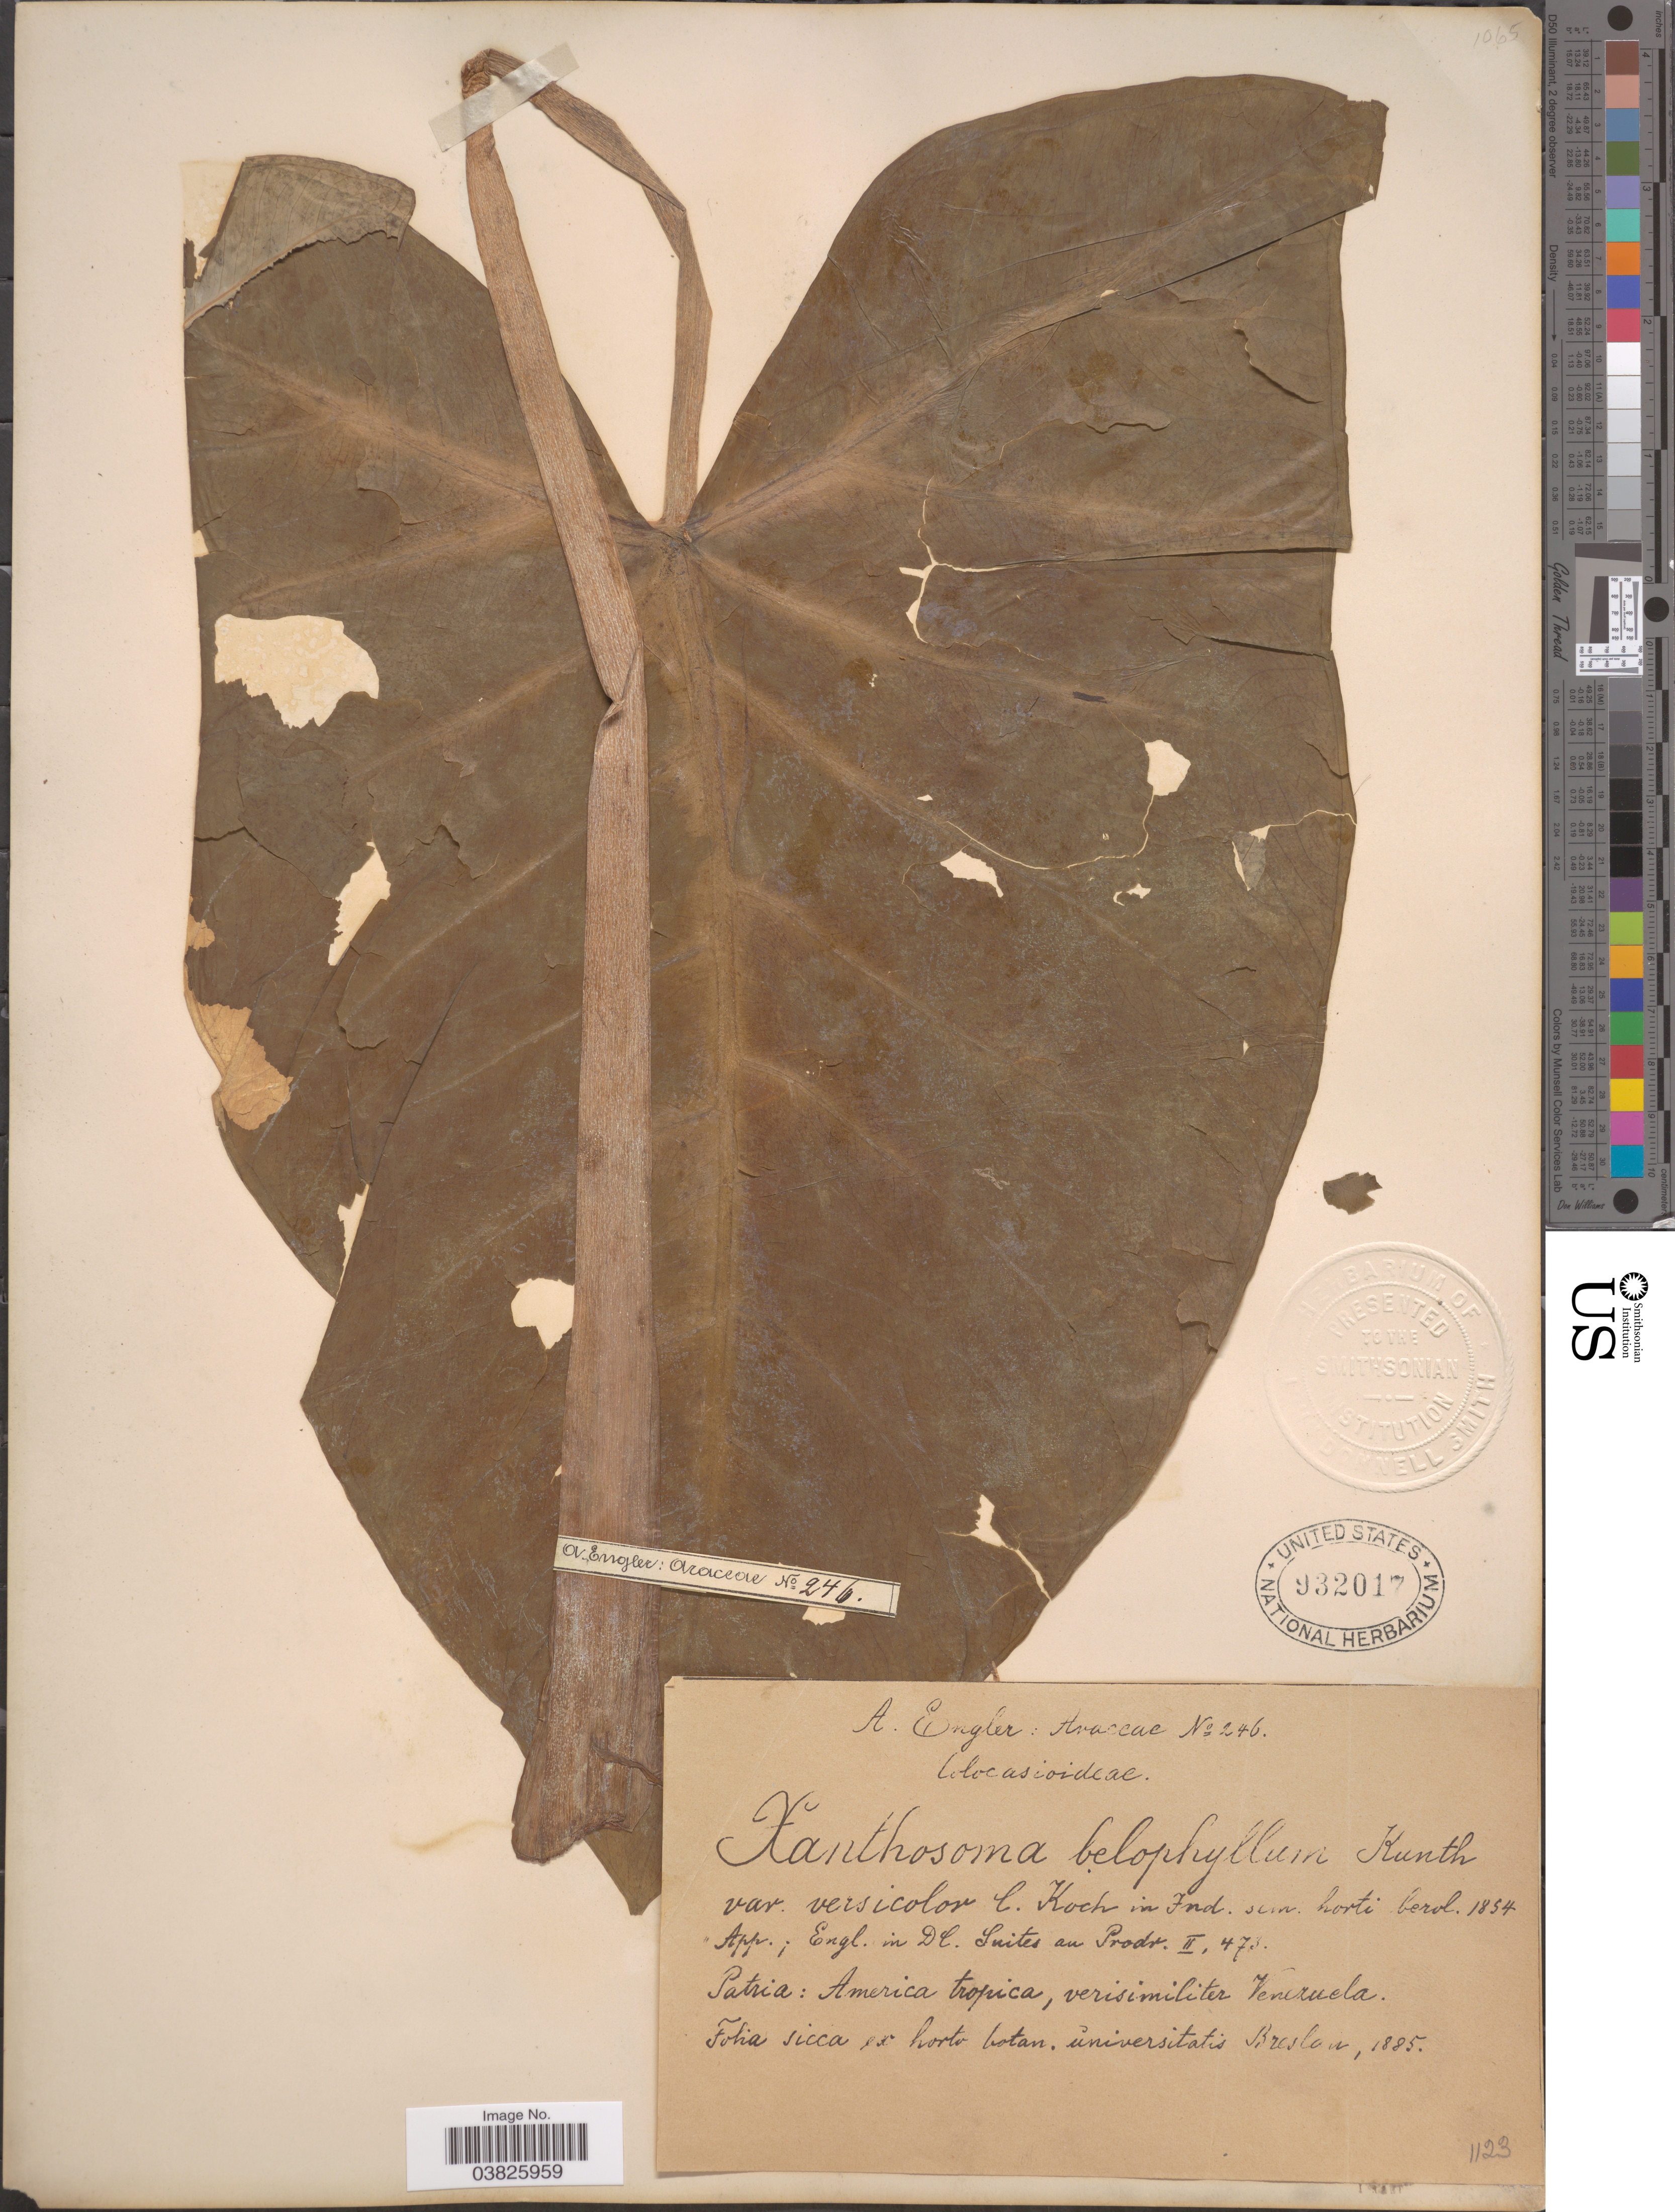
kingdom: Plantae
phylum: Tracheophyta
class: Liliopsida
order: Alismatales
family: Araceae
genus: Xanthosoma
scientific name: Xanthosoma belophyllum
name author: (Willd.) Schott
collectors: A. Engler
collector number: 246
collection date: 1885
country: Venezuela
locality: America tropica, verisimiliter Venezuela.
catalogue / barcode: US 932017